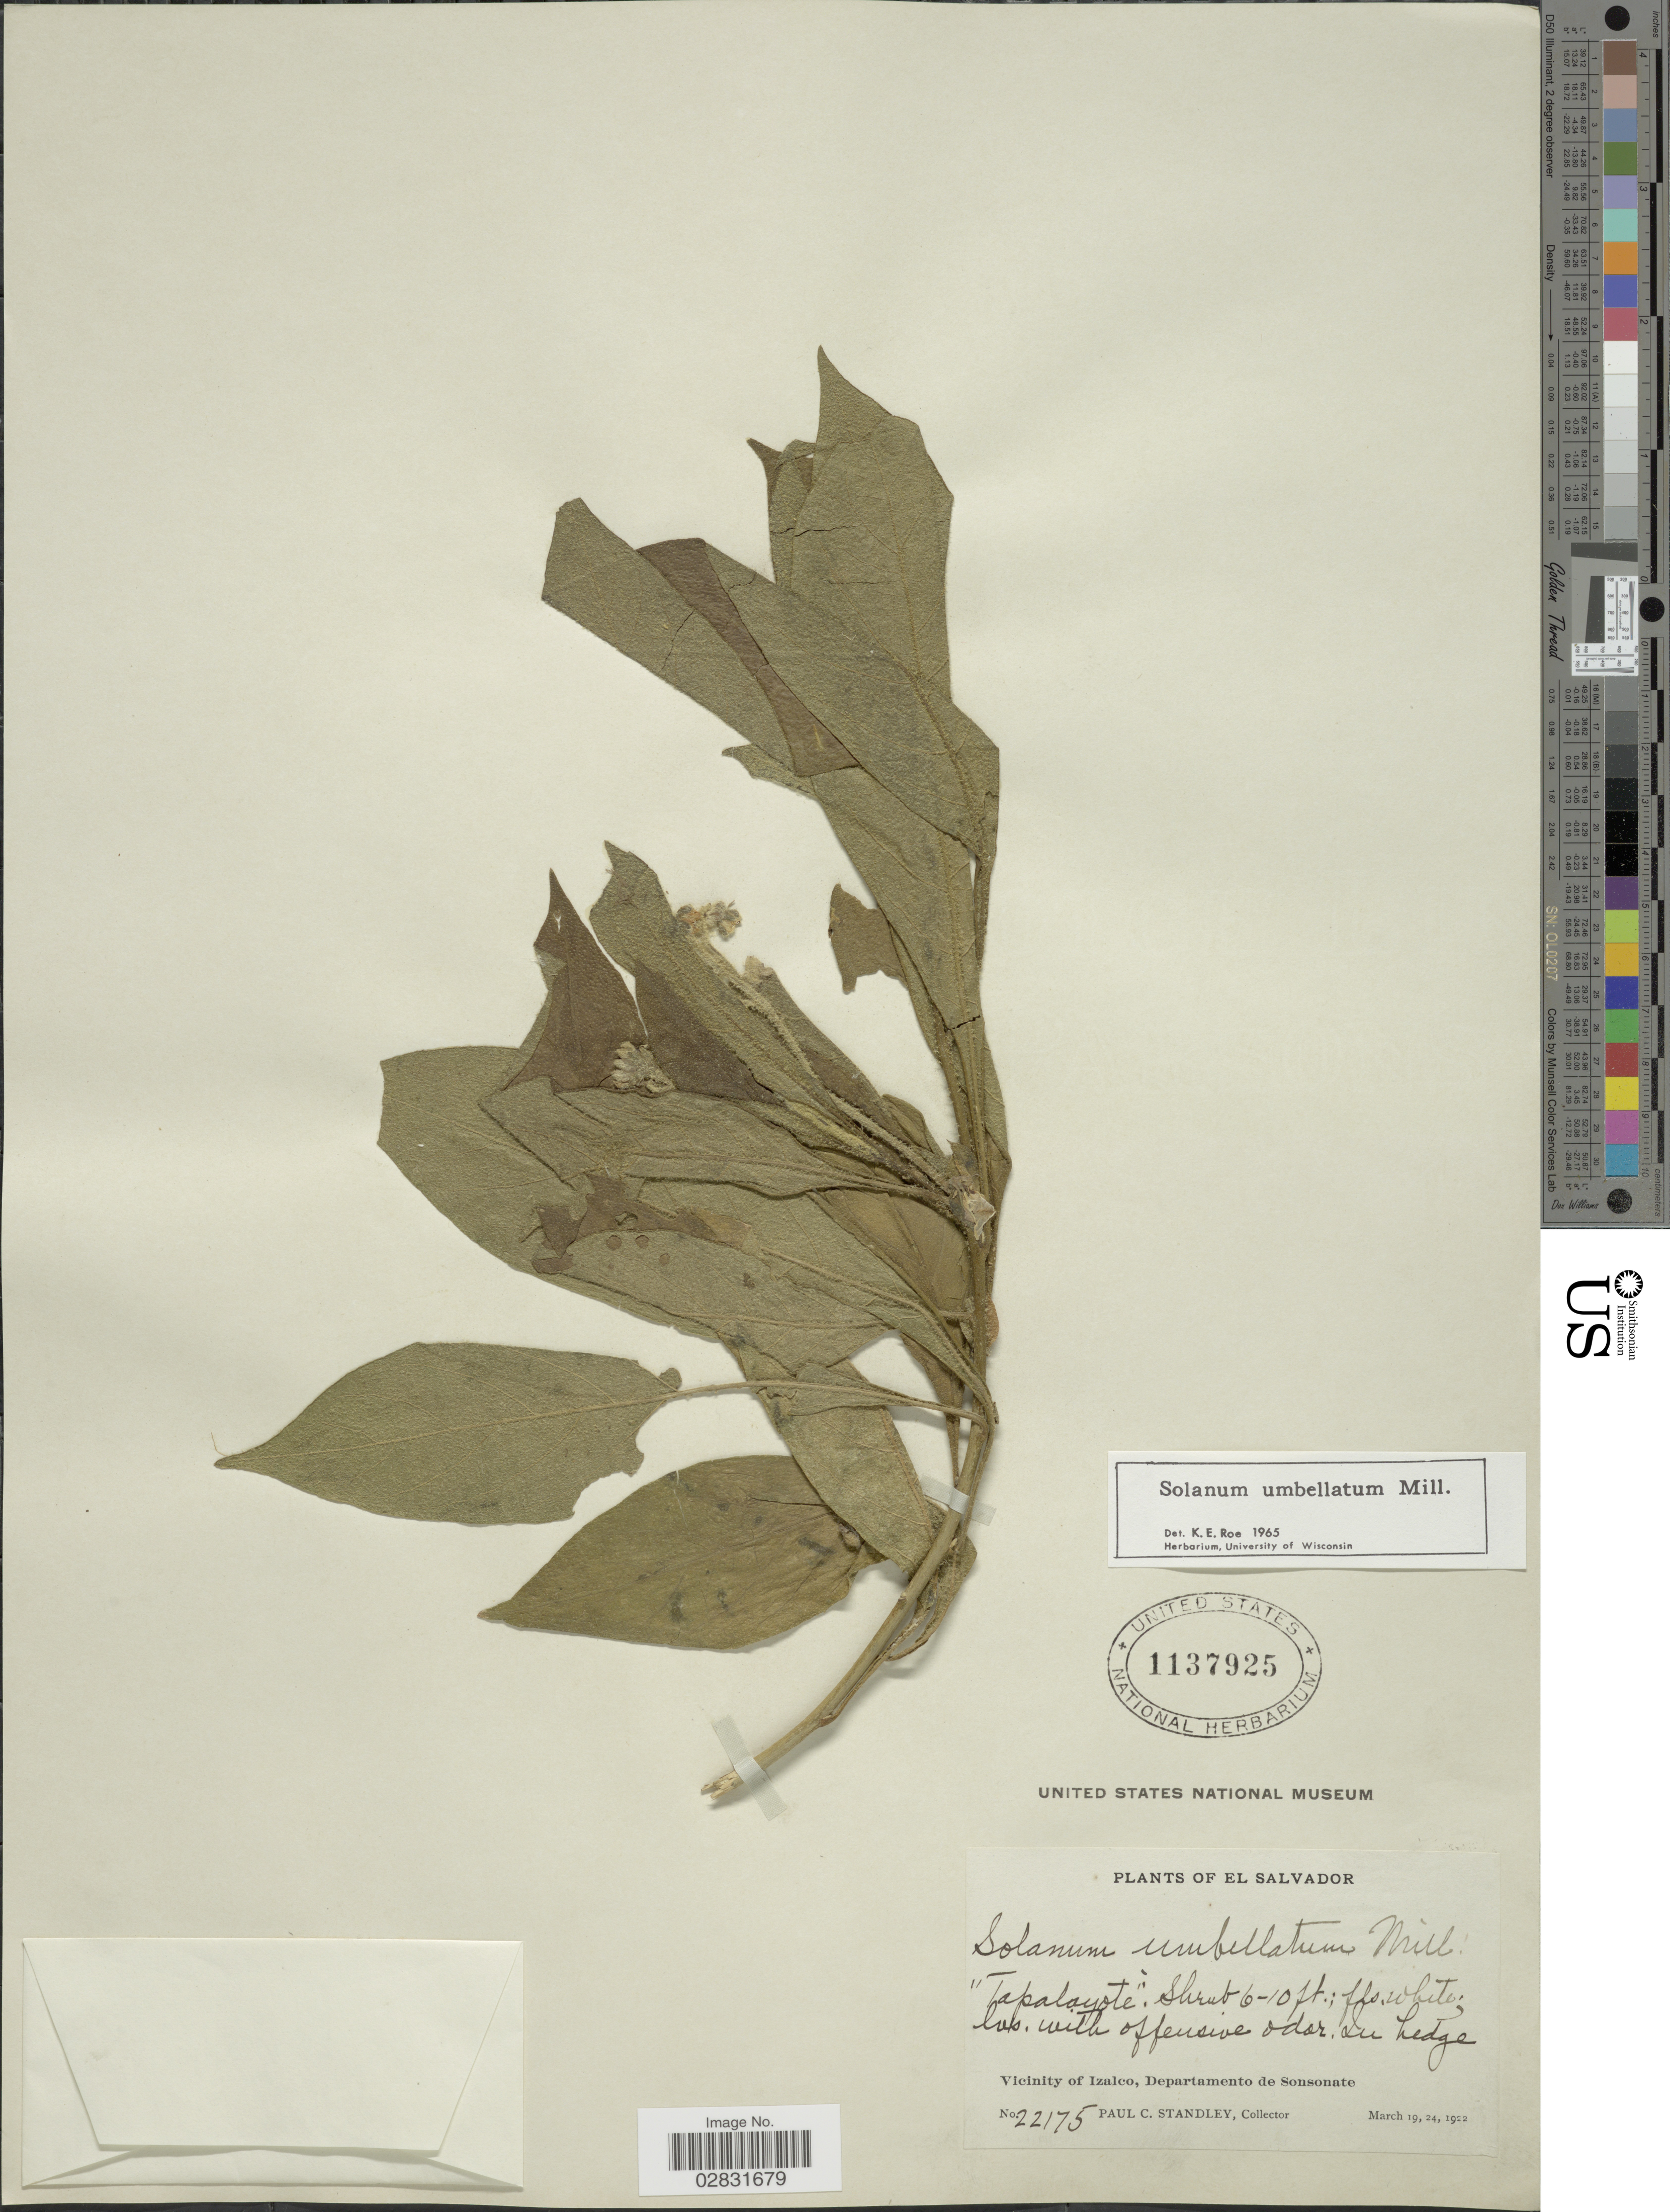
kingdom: Plantae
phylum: Tracheophyta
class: Magnoliopsida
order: Solanales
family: Solanaceae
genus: Solanum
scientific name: Solanum umbellatum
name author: Mill.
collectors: P. C. Standley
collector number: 22175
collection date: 1922-03-19/1922-03-24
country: El Salvador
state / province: Sonsonate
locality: Vicinity of Izalco, Departamento de Sonsonate.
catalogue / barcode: US 1137925